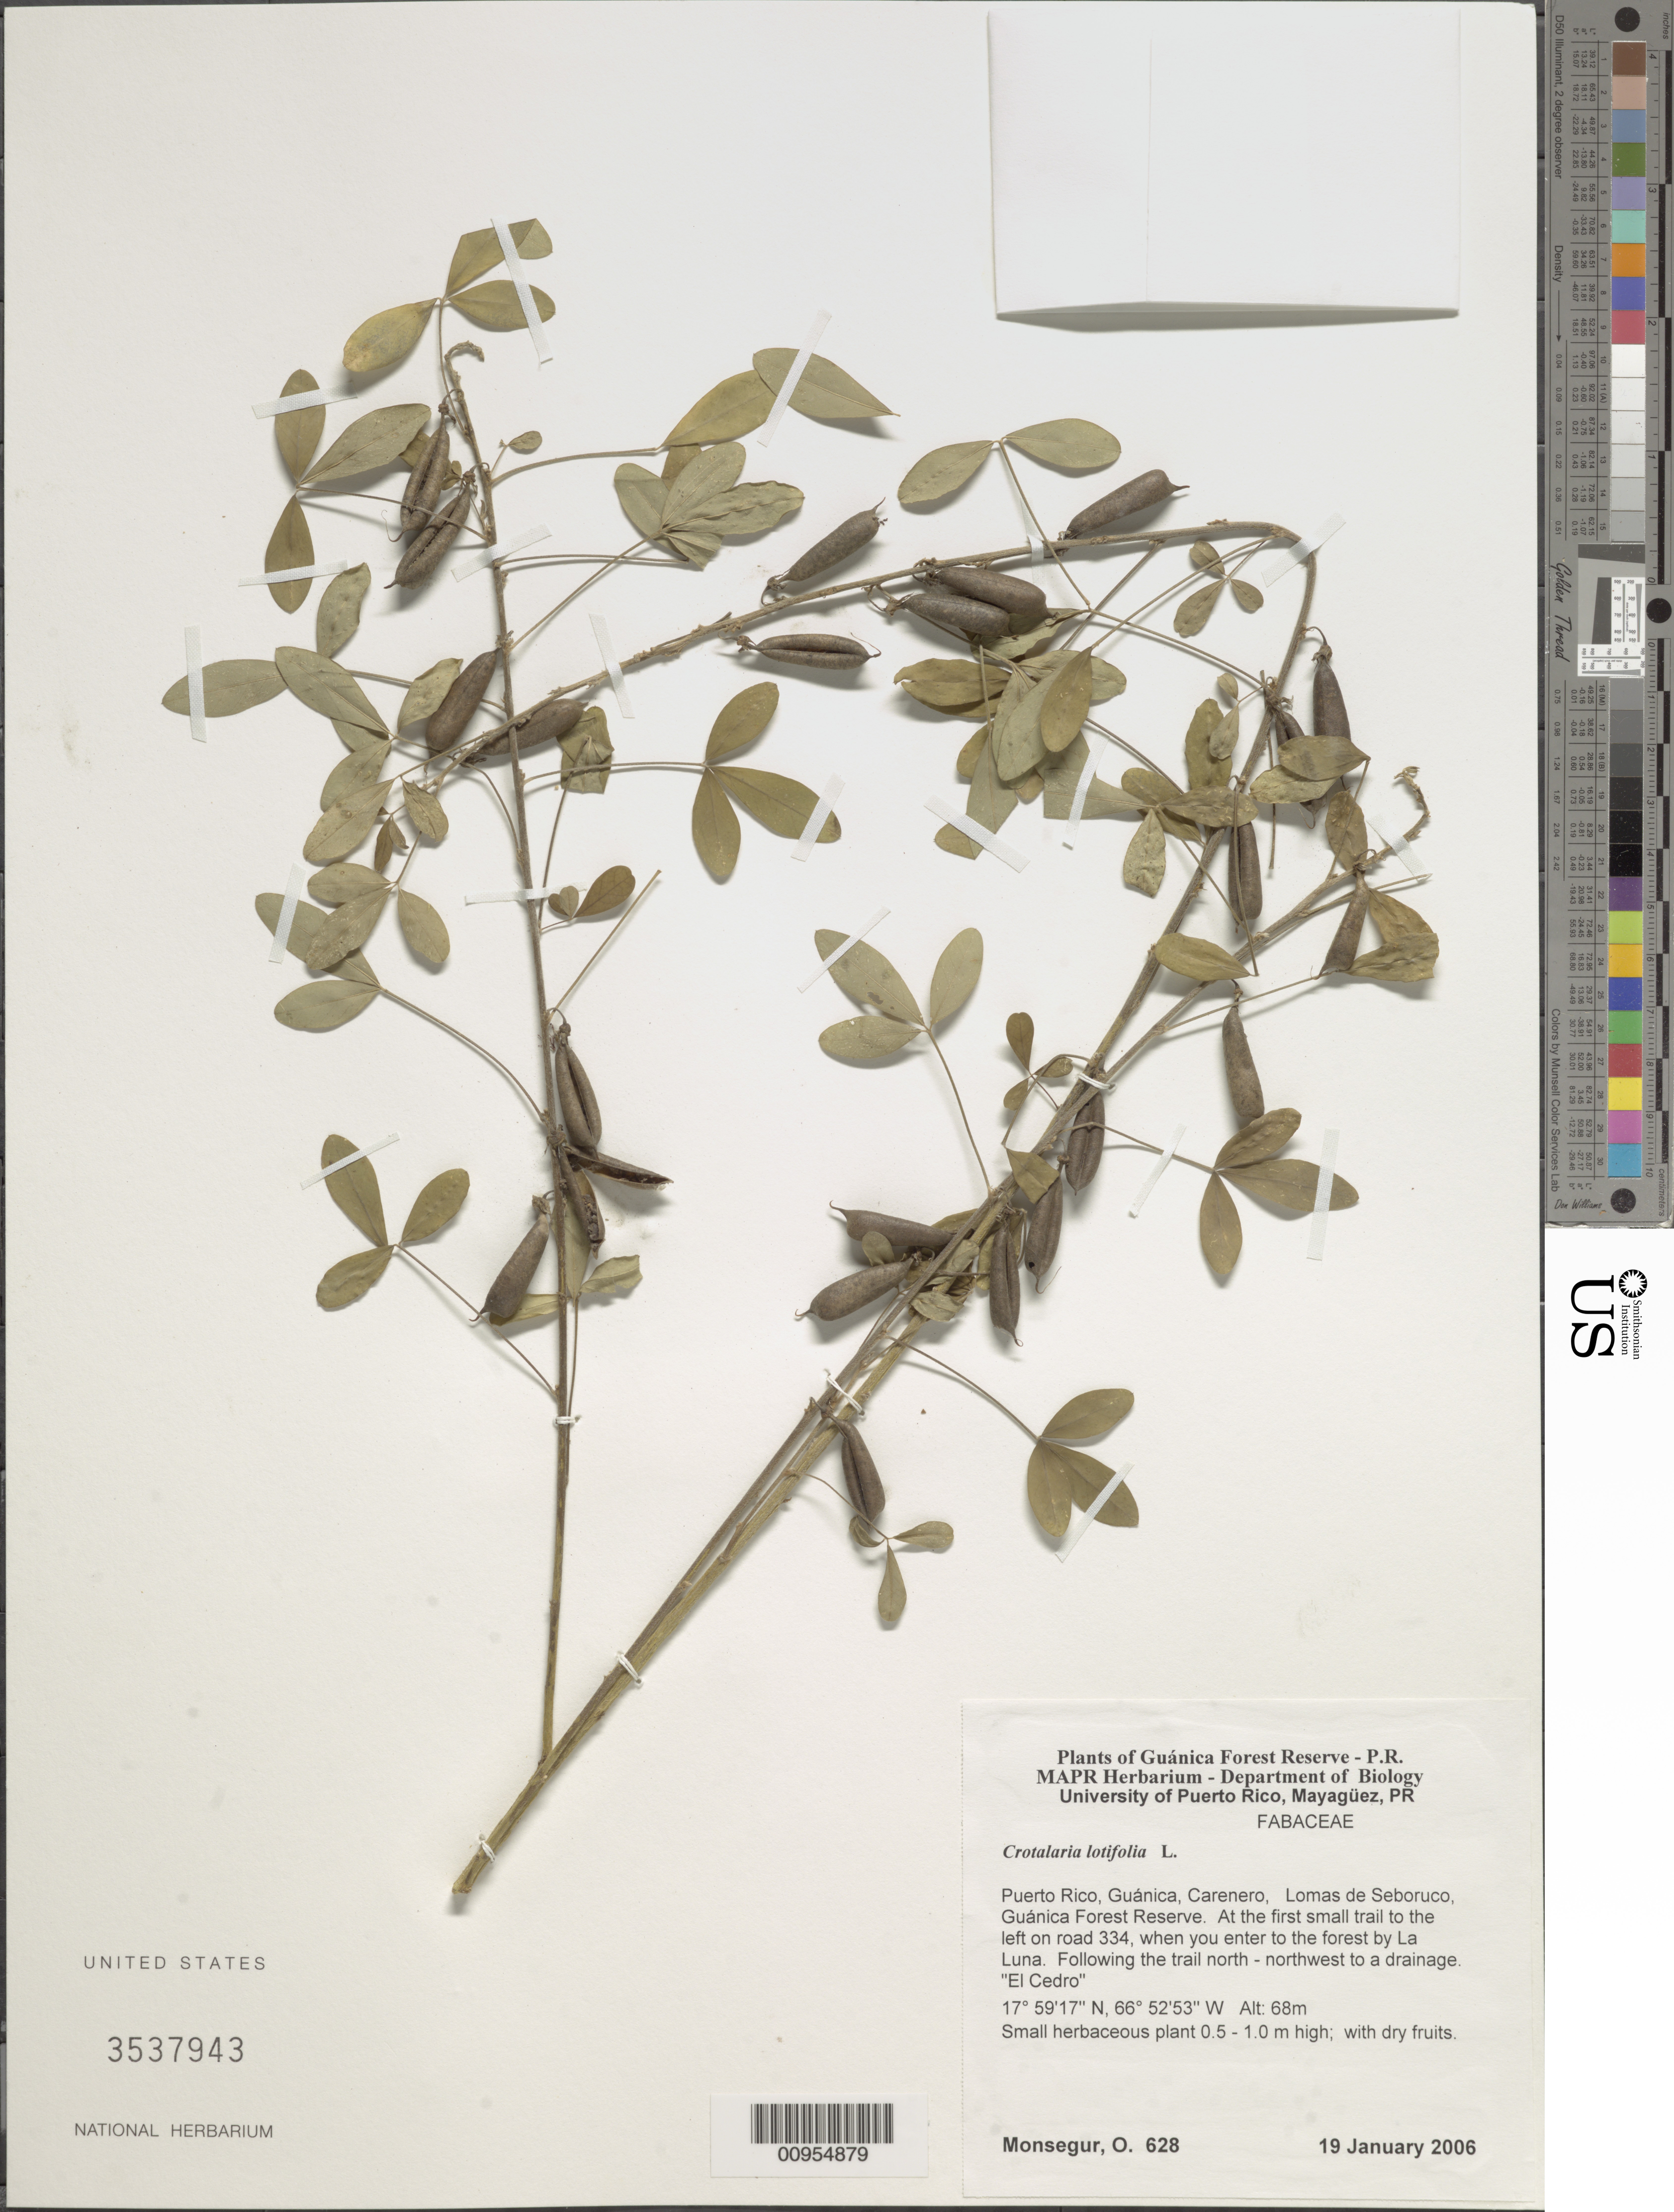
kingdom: Plantae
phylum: Tracheophyta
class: Magnoliopsida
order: Fabales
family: Fabaceae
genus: Crotalaria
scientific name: Crotalaria latifolia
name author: L.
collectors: O. Monsegur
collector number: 628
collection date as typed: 19 Jan 2006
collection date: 2006-01-19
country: Puerto Rico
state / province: Guánica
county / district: Carenero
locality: Guánica Forest Reserve. Lomas de Seboruco, from road 334, taking Ojo de Agua Trail to the south.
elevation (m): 68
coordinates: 17.59174, 66.52531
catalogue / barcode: US 3537943